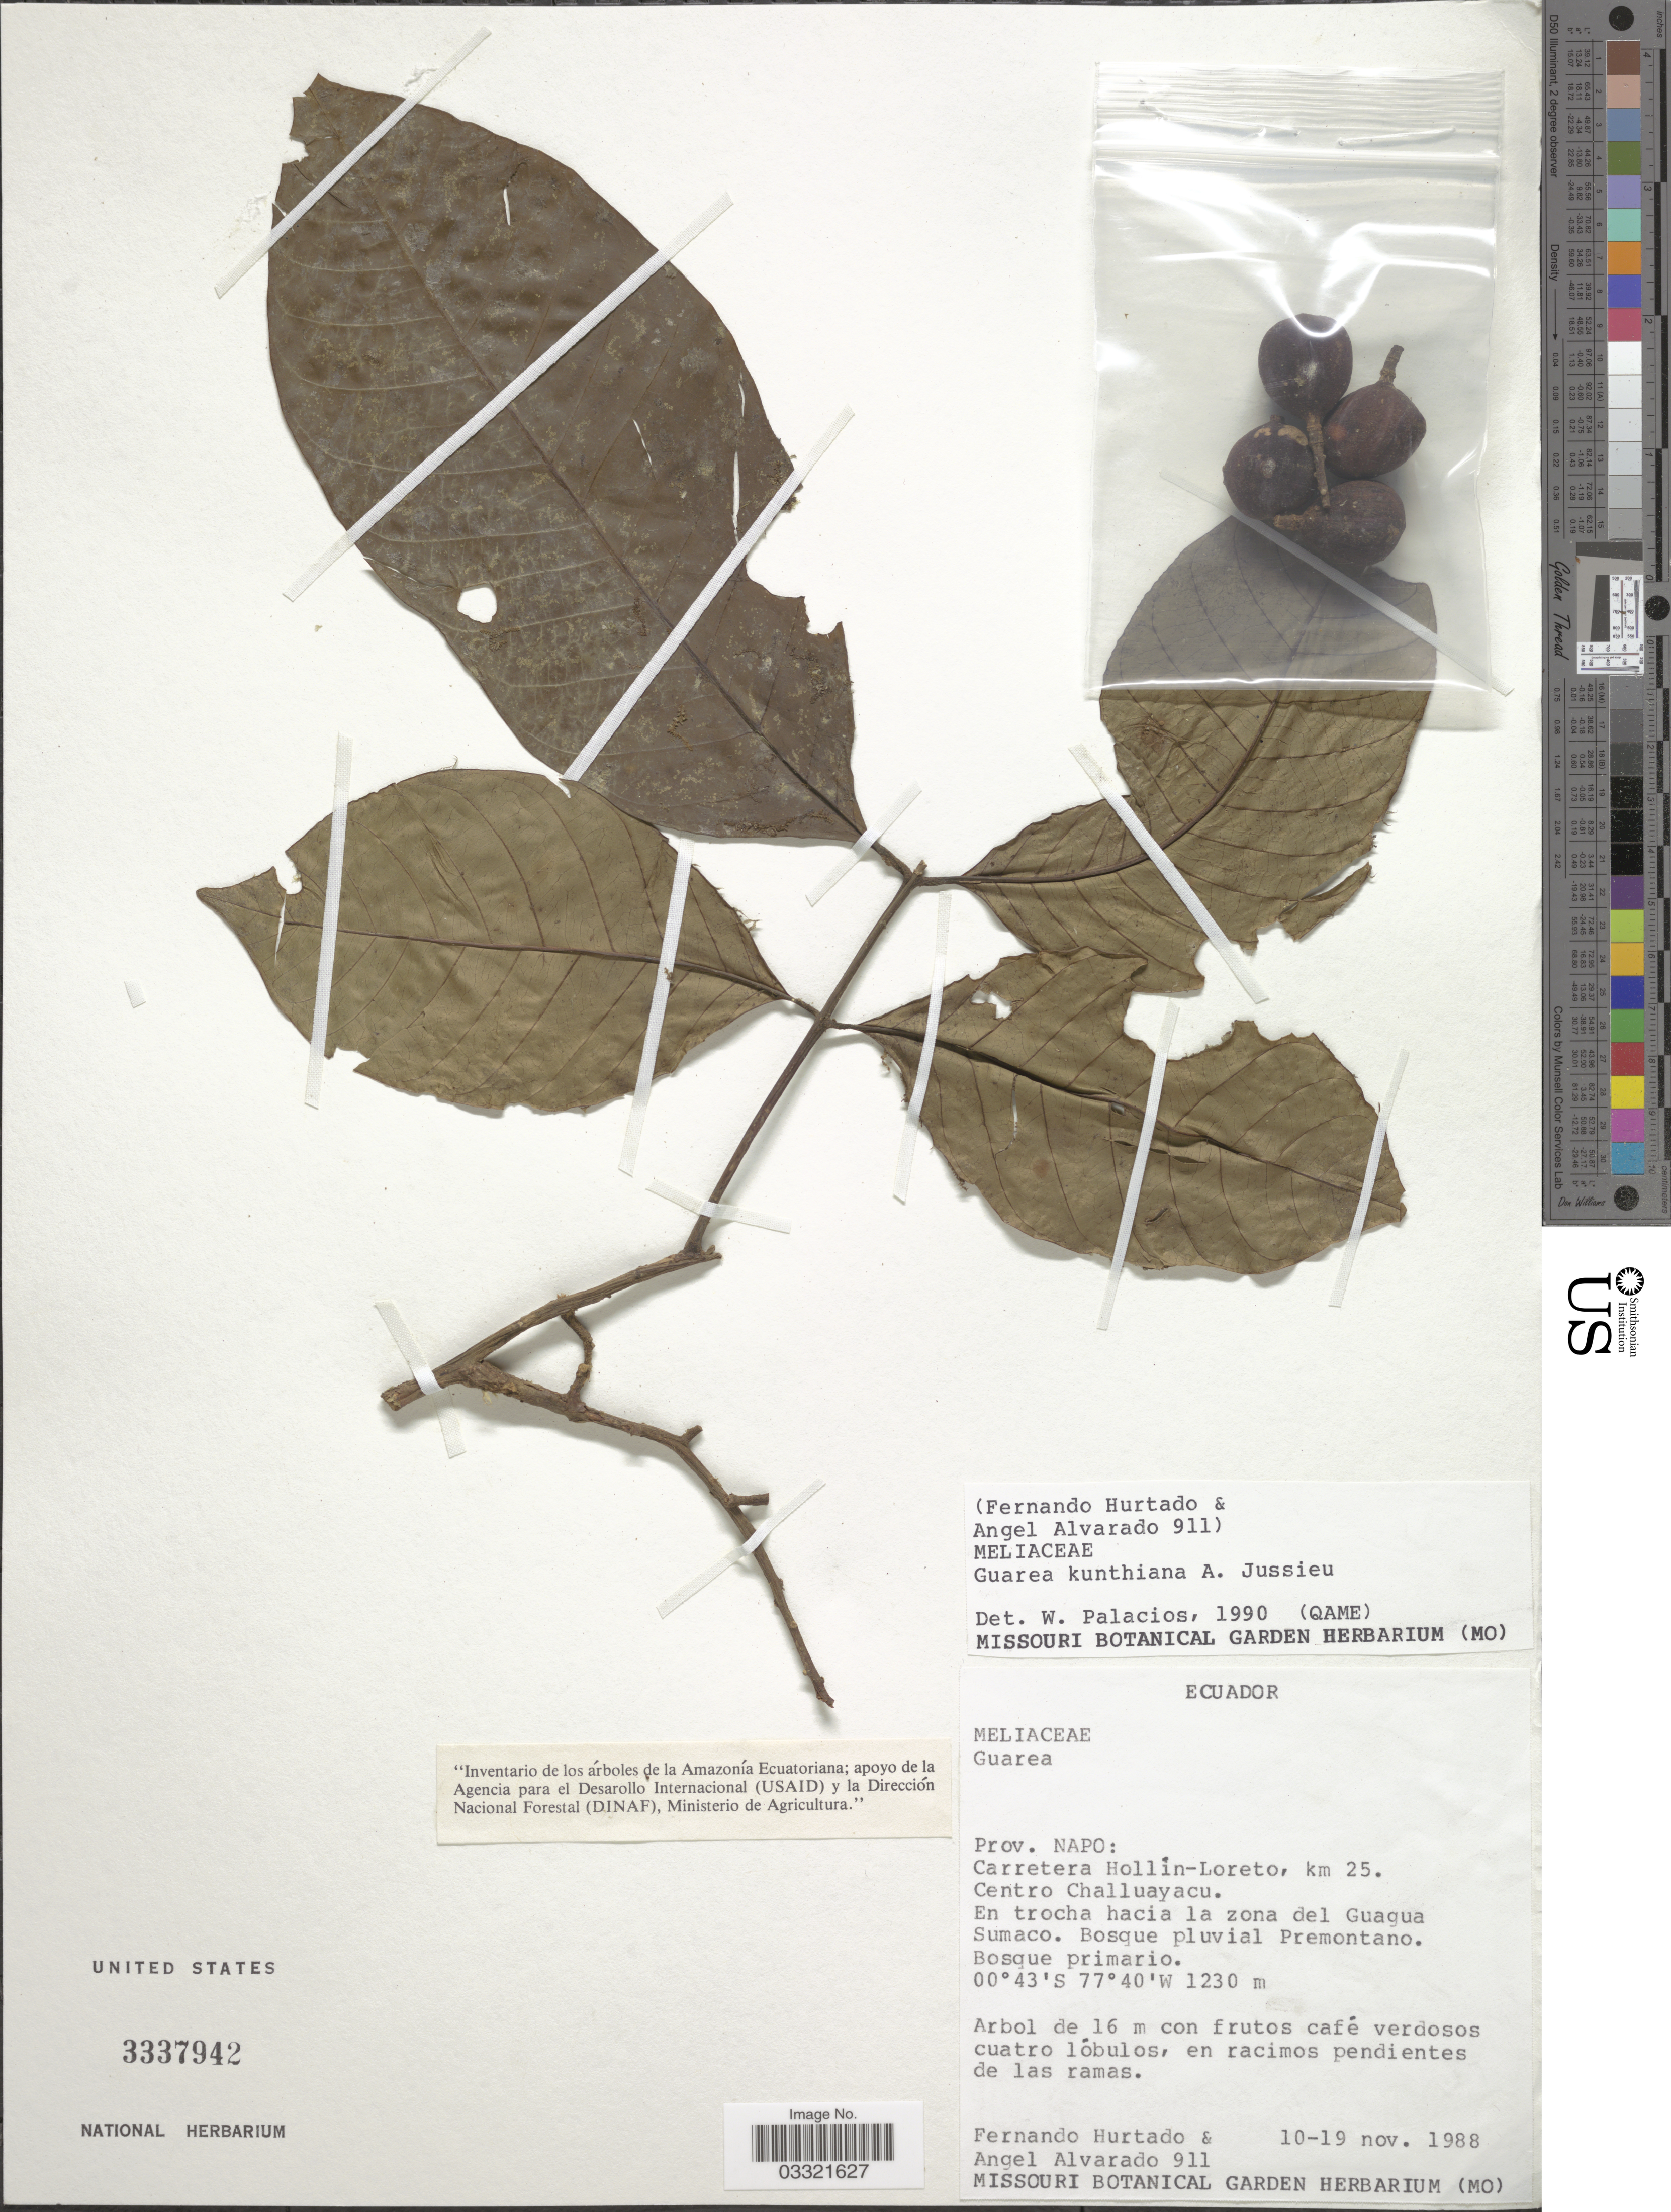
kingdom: Plantae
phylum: Tracheophyta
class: Magnoliopsida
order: Sapindales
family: Meliaceae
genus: Guarea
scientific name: Guarea kunthiana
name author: A. Juss.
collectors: F. Hurtado & A. Alvarado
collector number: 911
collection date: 1988-11-10/1988-11-19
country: Ecuador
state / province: Napo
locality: Carretera Hollín-Loreto, km 25. Centro Challuayacu. En trocha hacia la zona del Guagua Sumaco.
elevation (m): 1230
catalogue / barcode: US 3337942